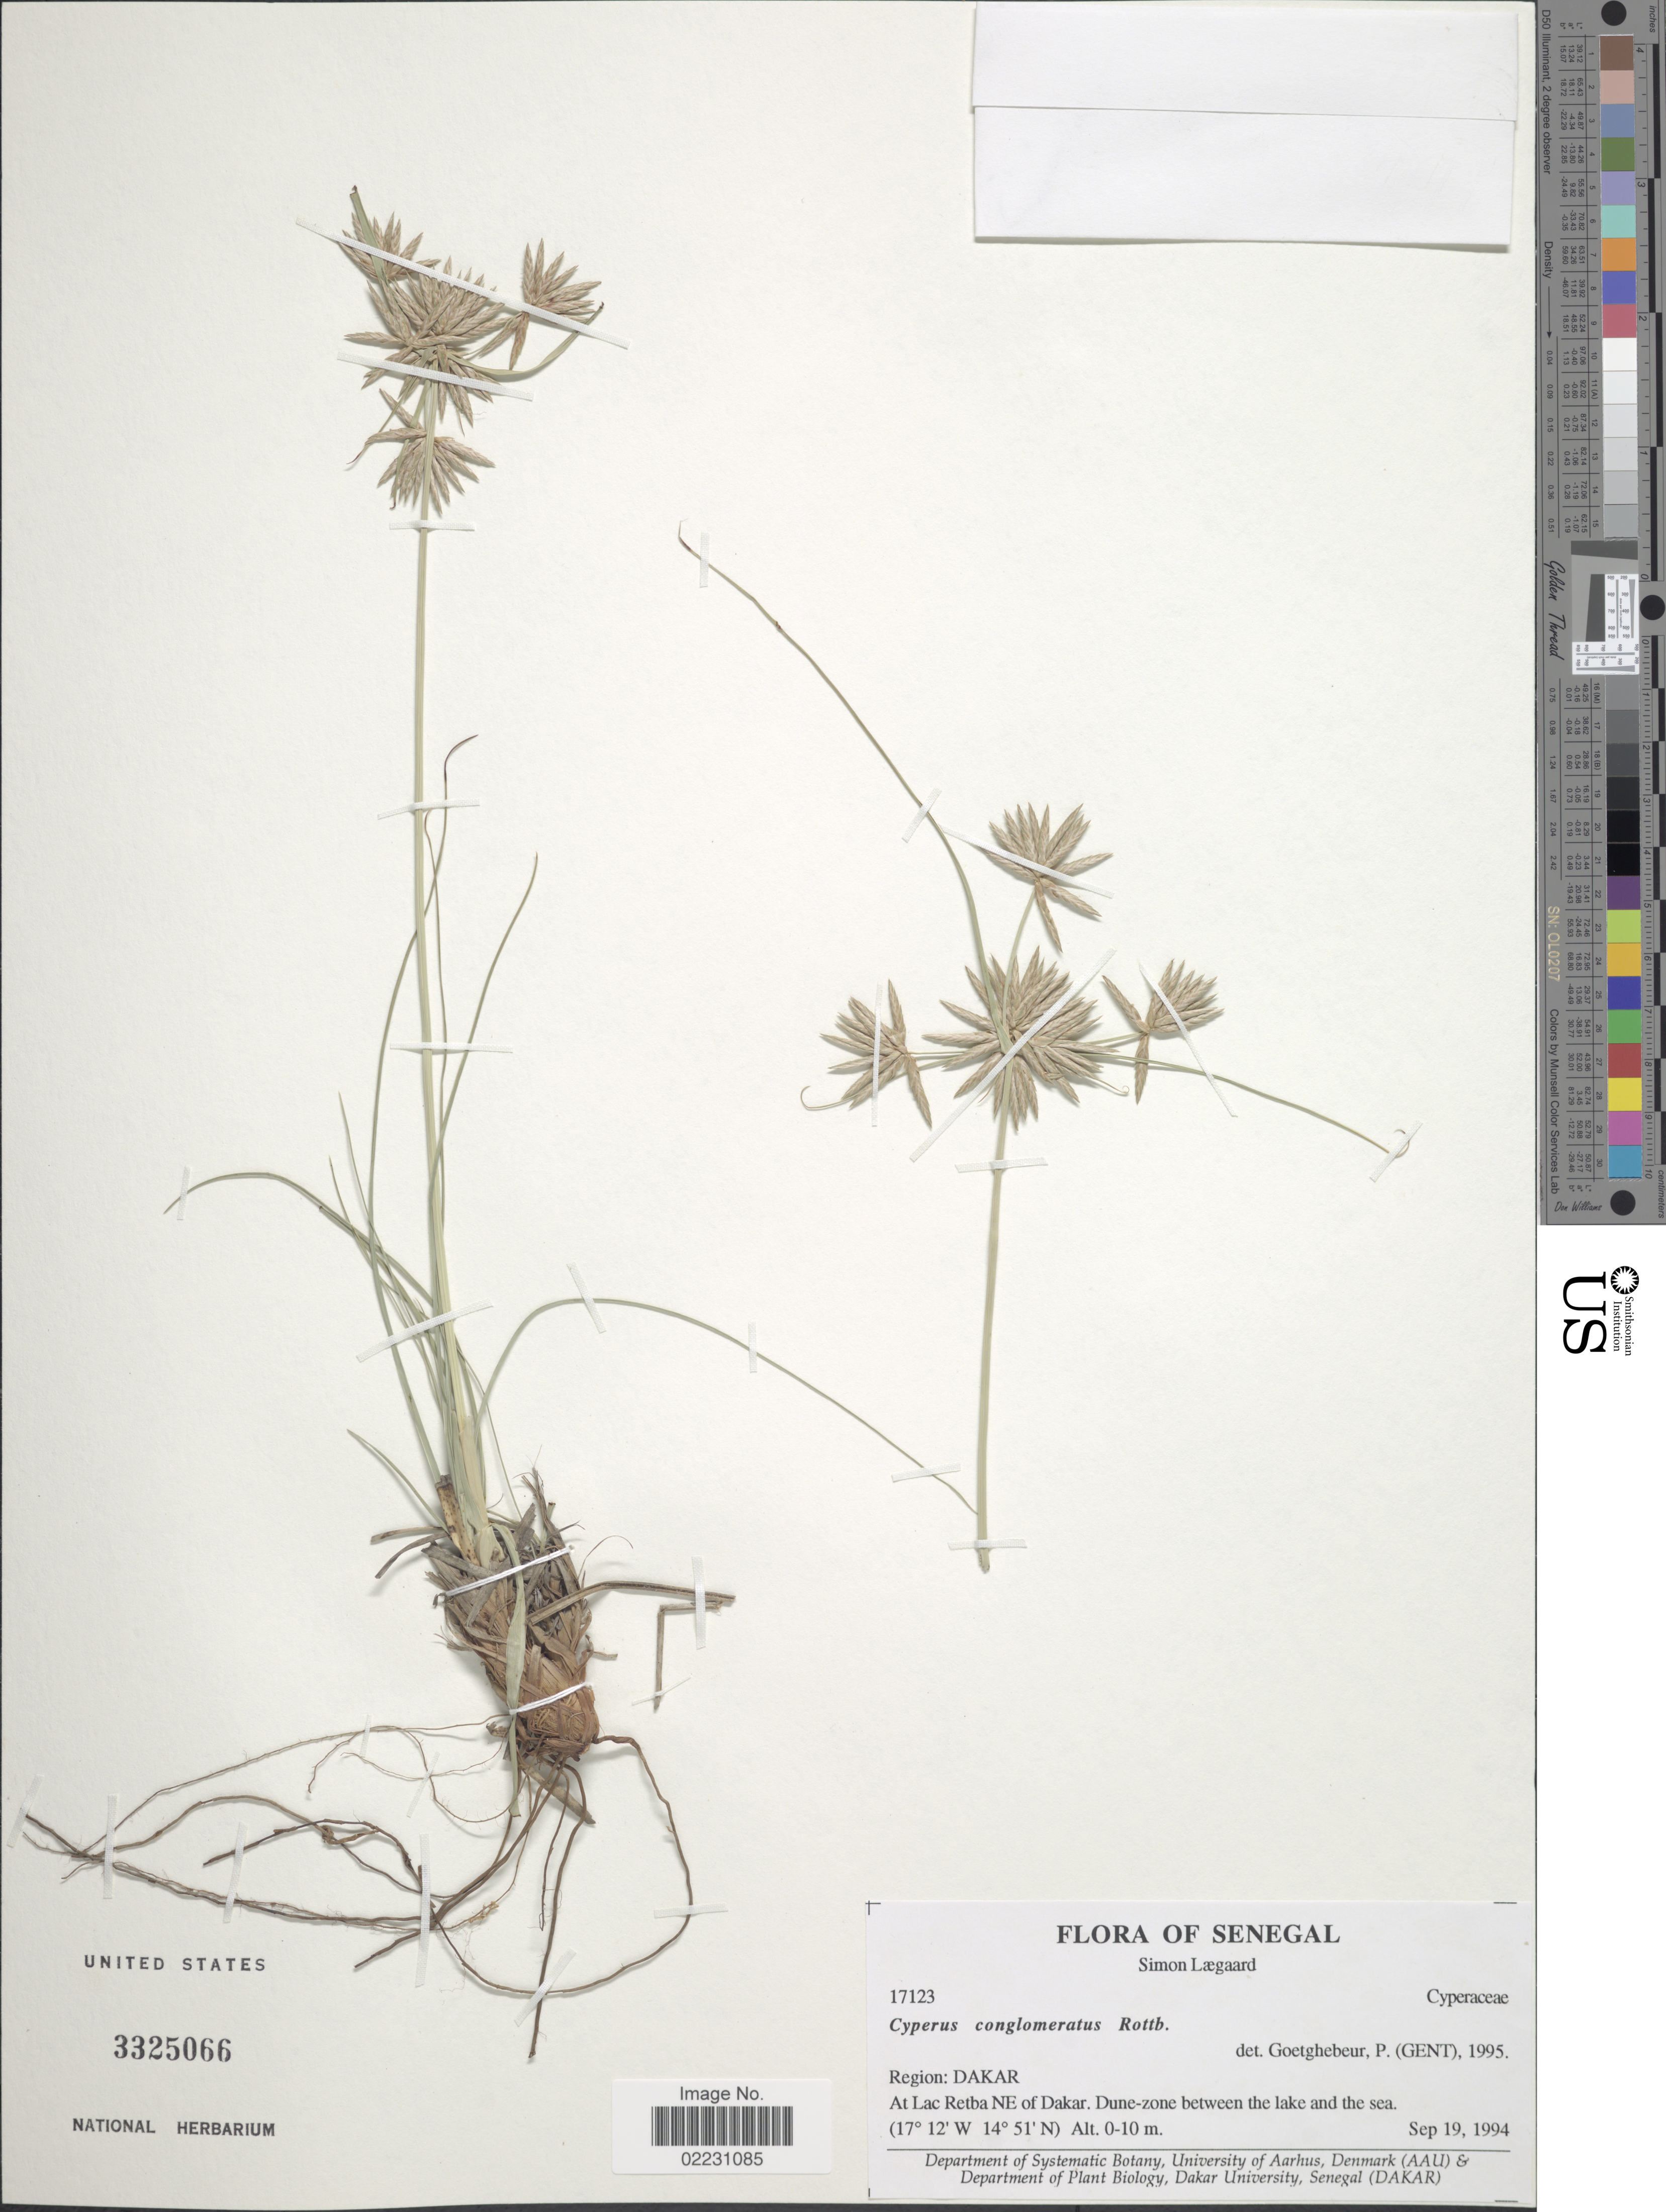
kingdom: Plantae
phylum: Tracheophyta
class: Liliopsida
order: Poales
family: Cyperaceae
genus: Cyperus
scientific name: Cyperus conglomeratus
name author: Rottb.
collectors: S. Lægaard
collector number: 17123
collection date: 1994-09-19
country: Senegal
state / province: Dakar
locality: Senegal, Regio: Dakar, At Lac Retba NE of Dakar, Dune-zone between the lake and the sea.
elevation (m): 0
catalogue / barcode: US 3325066